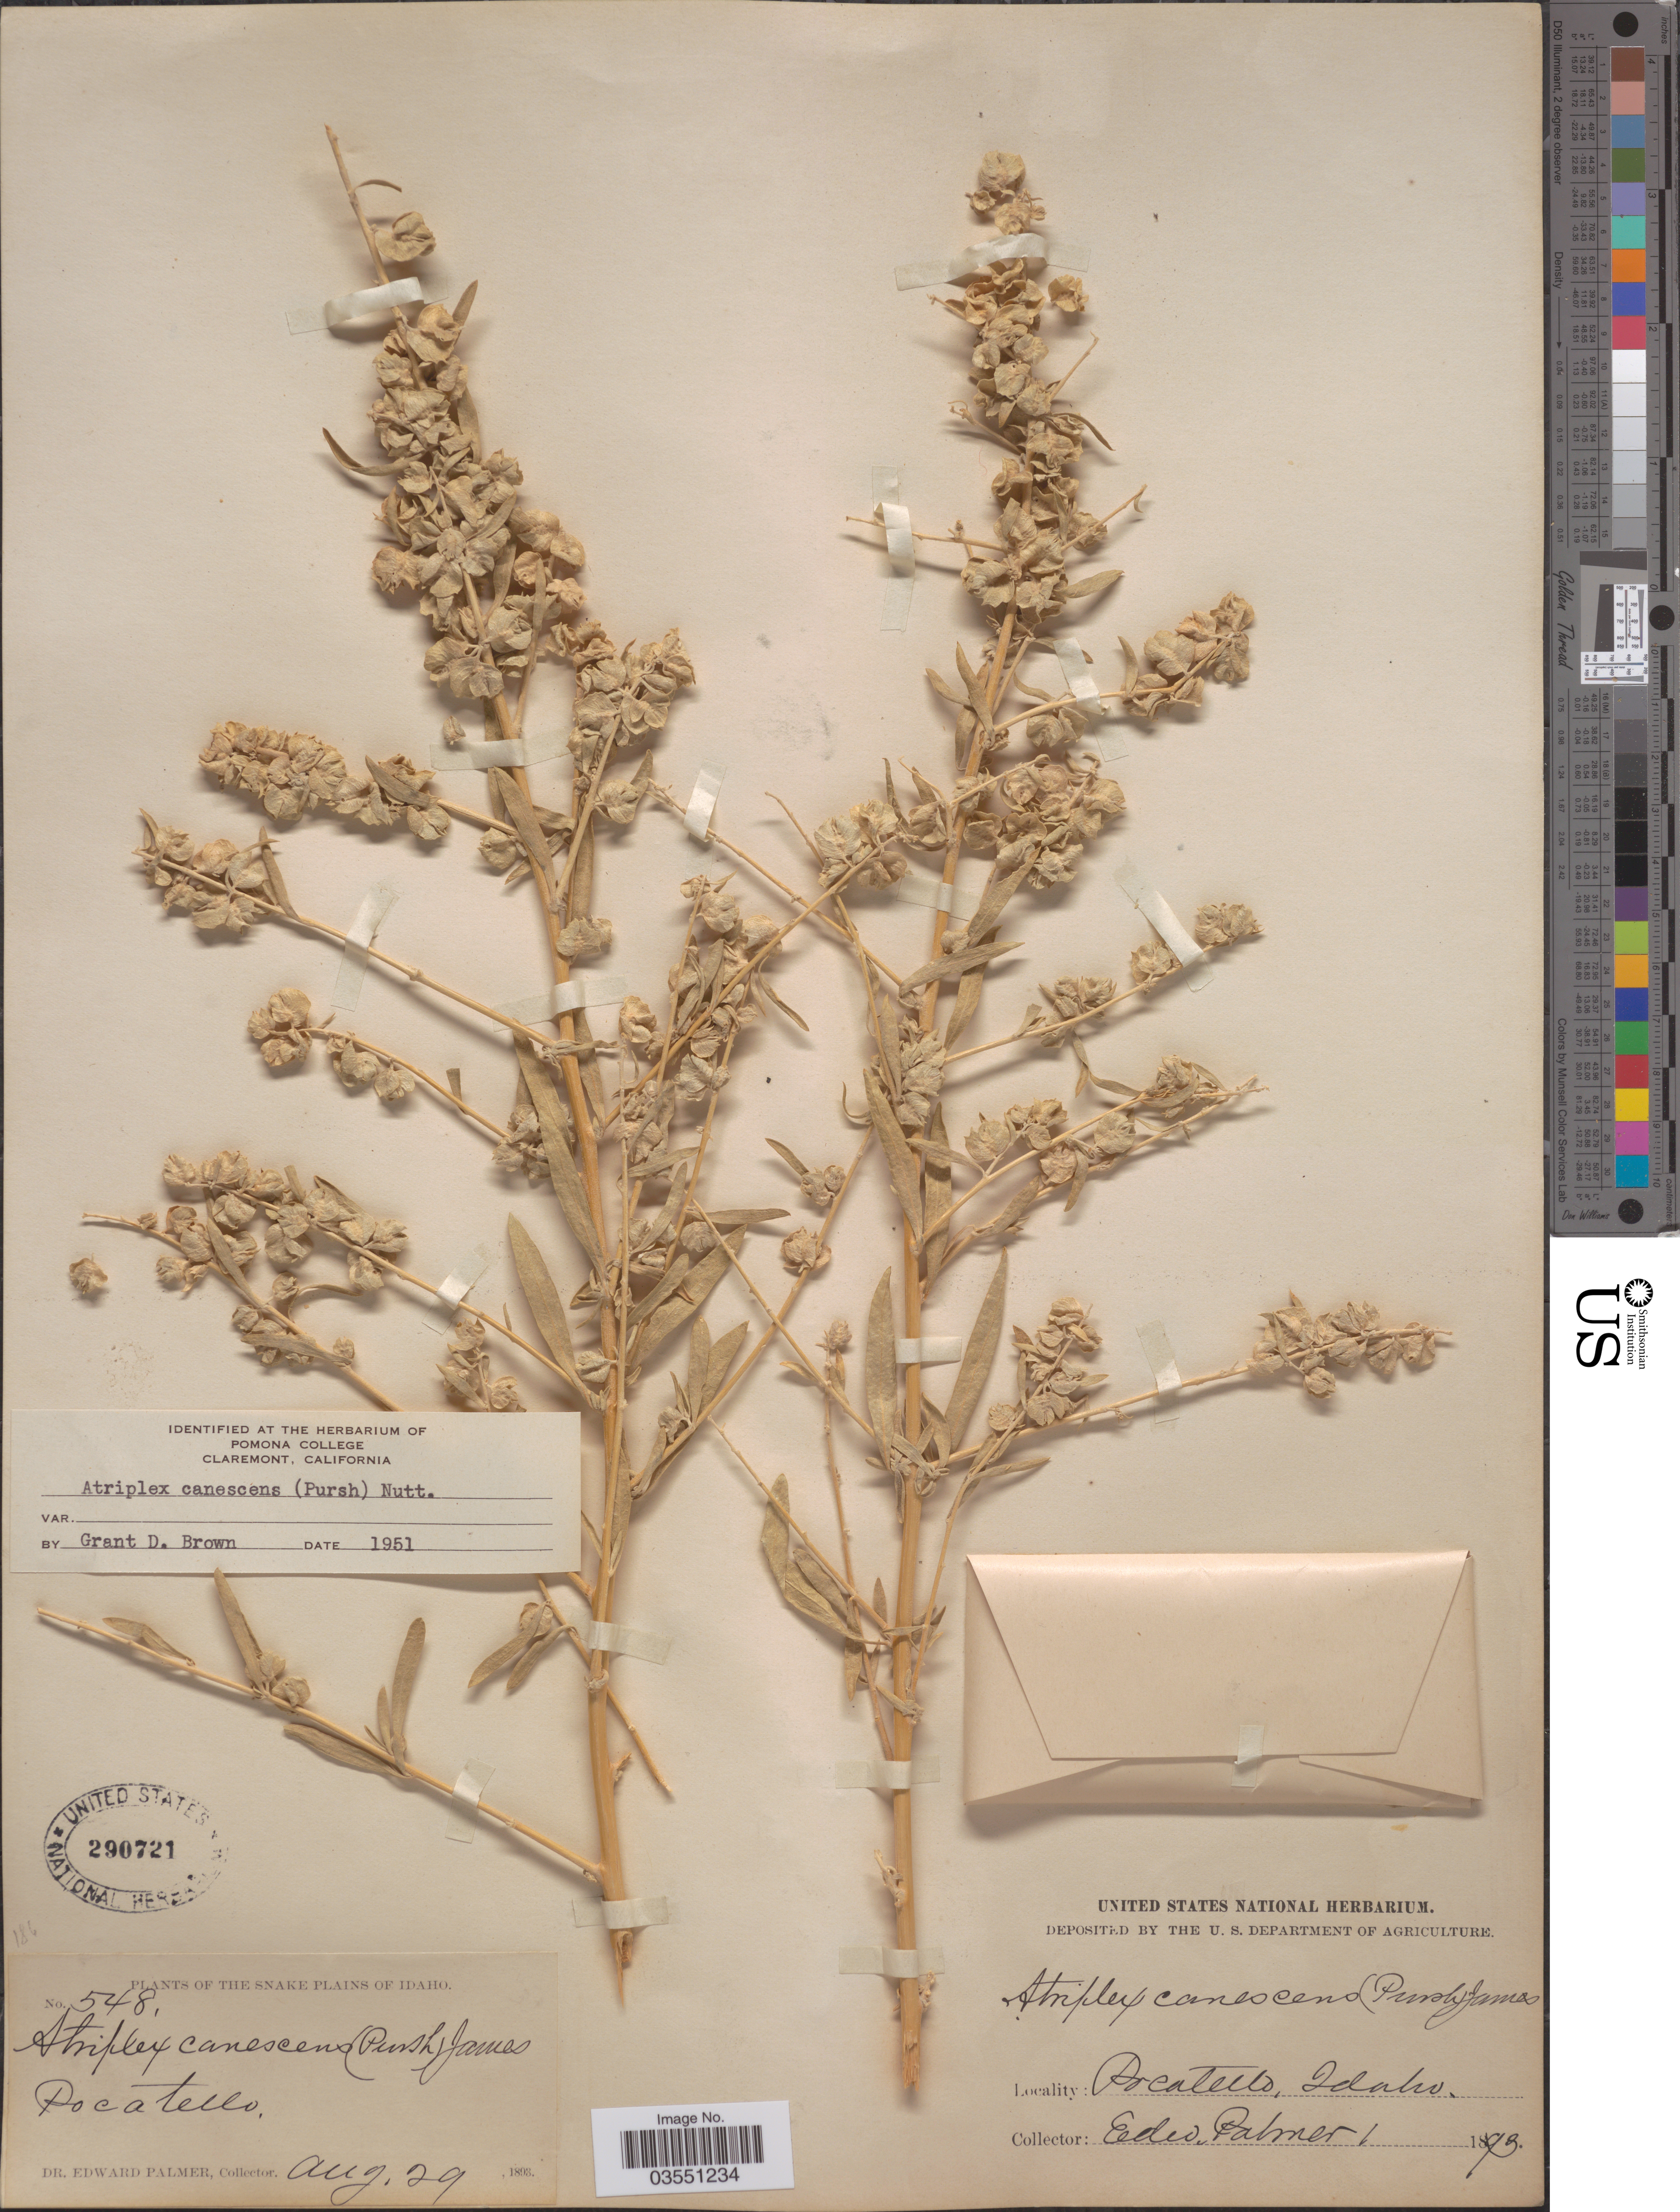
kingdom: Plantae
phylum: Tracheophyta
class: Magnoliopsida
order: Caryophyllales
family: Amaranthaceae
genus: Atriplex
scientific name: Atriplex canescens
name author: (Pursh) Nutt.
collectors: E. Palmer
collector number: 548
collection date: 1893-08-29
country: United States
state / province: Idaho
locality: Snake Plains. Pocatello.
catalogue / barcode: US 290721